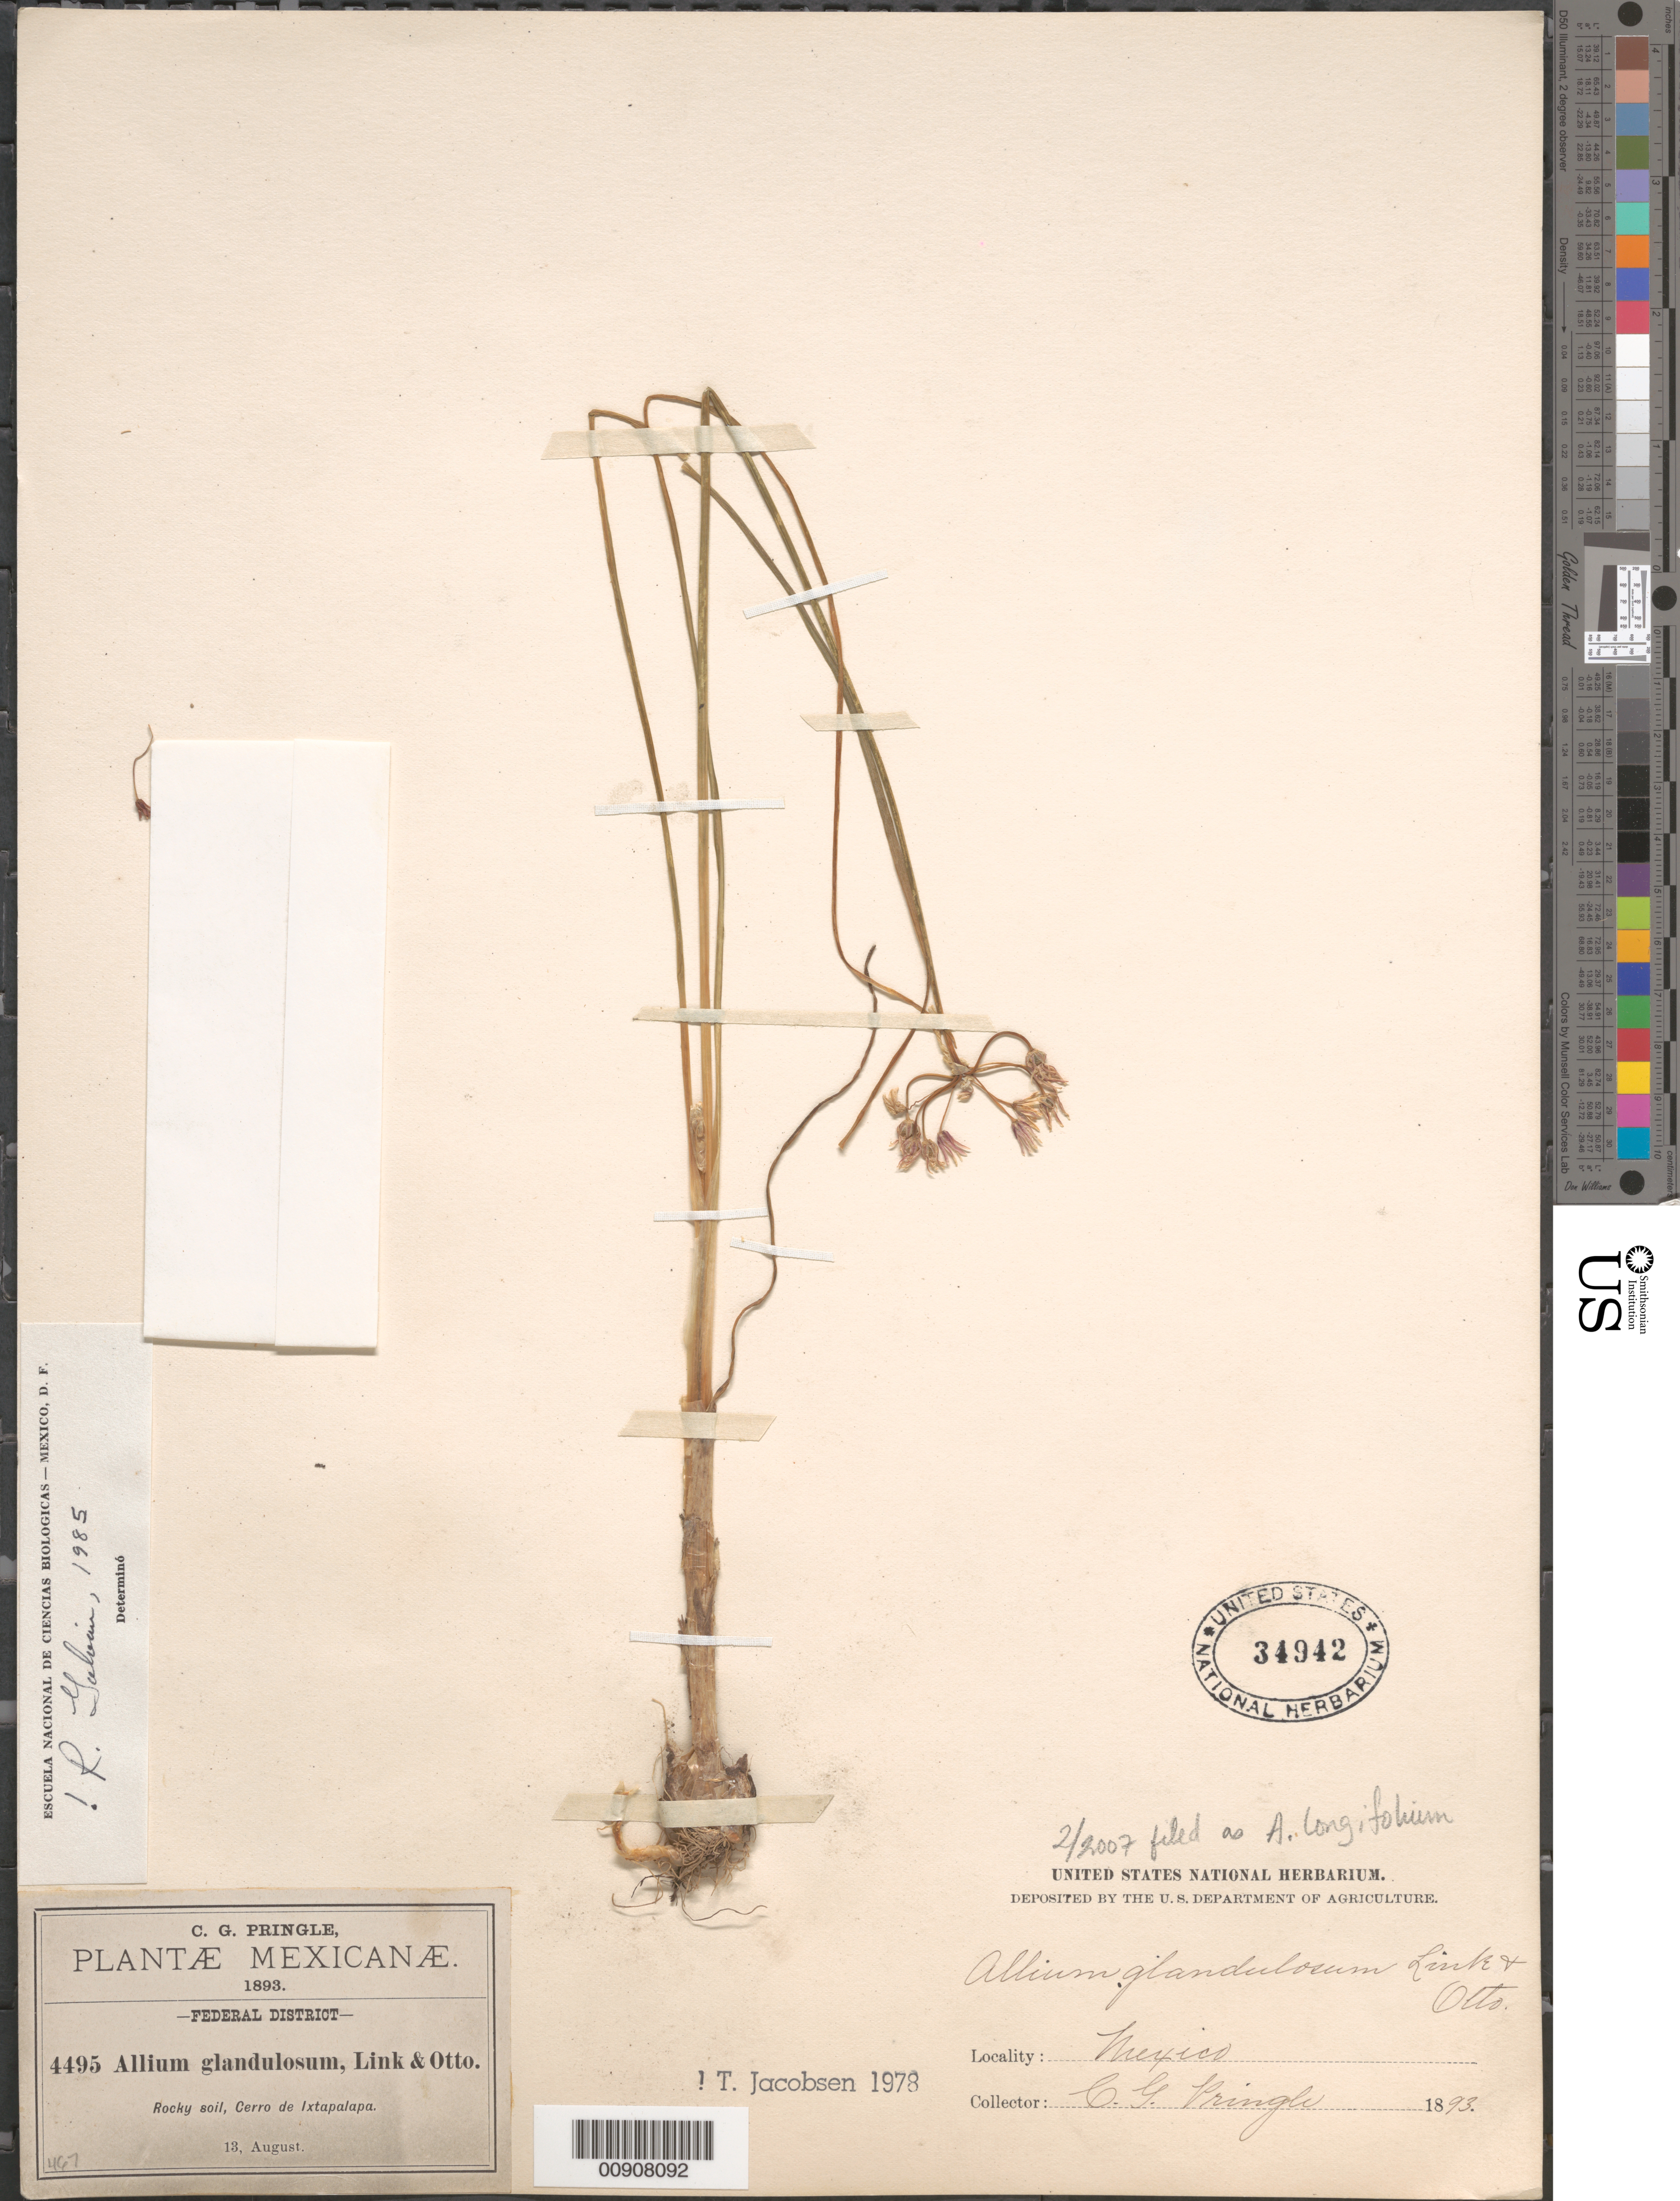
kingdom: Plantae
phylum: Tracheophyta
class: Liliopsida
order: Asparagales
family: Amaryllidaceae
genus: Allium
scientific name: Allium longifolium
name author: (Kunth) Spreng.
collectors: C. G. Pringle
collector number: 4495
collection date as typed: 13 Aug 1893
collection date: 1893-08-13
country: Mexico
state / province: Distrito Federal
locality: Cerro de Ixtapalapa, Federal District.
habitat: Rocky soil.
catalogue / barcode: US 34942